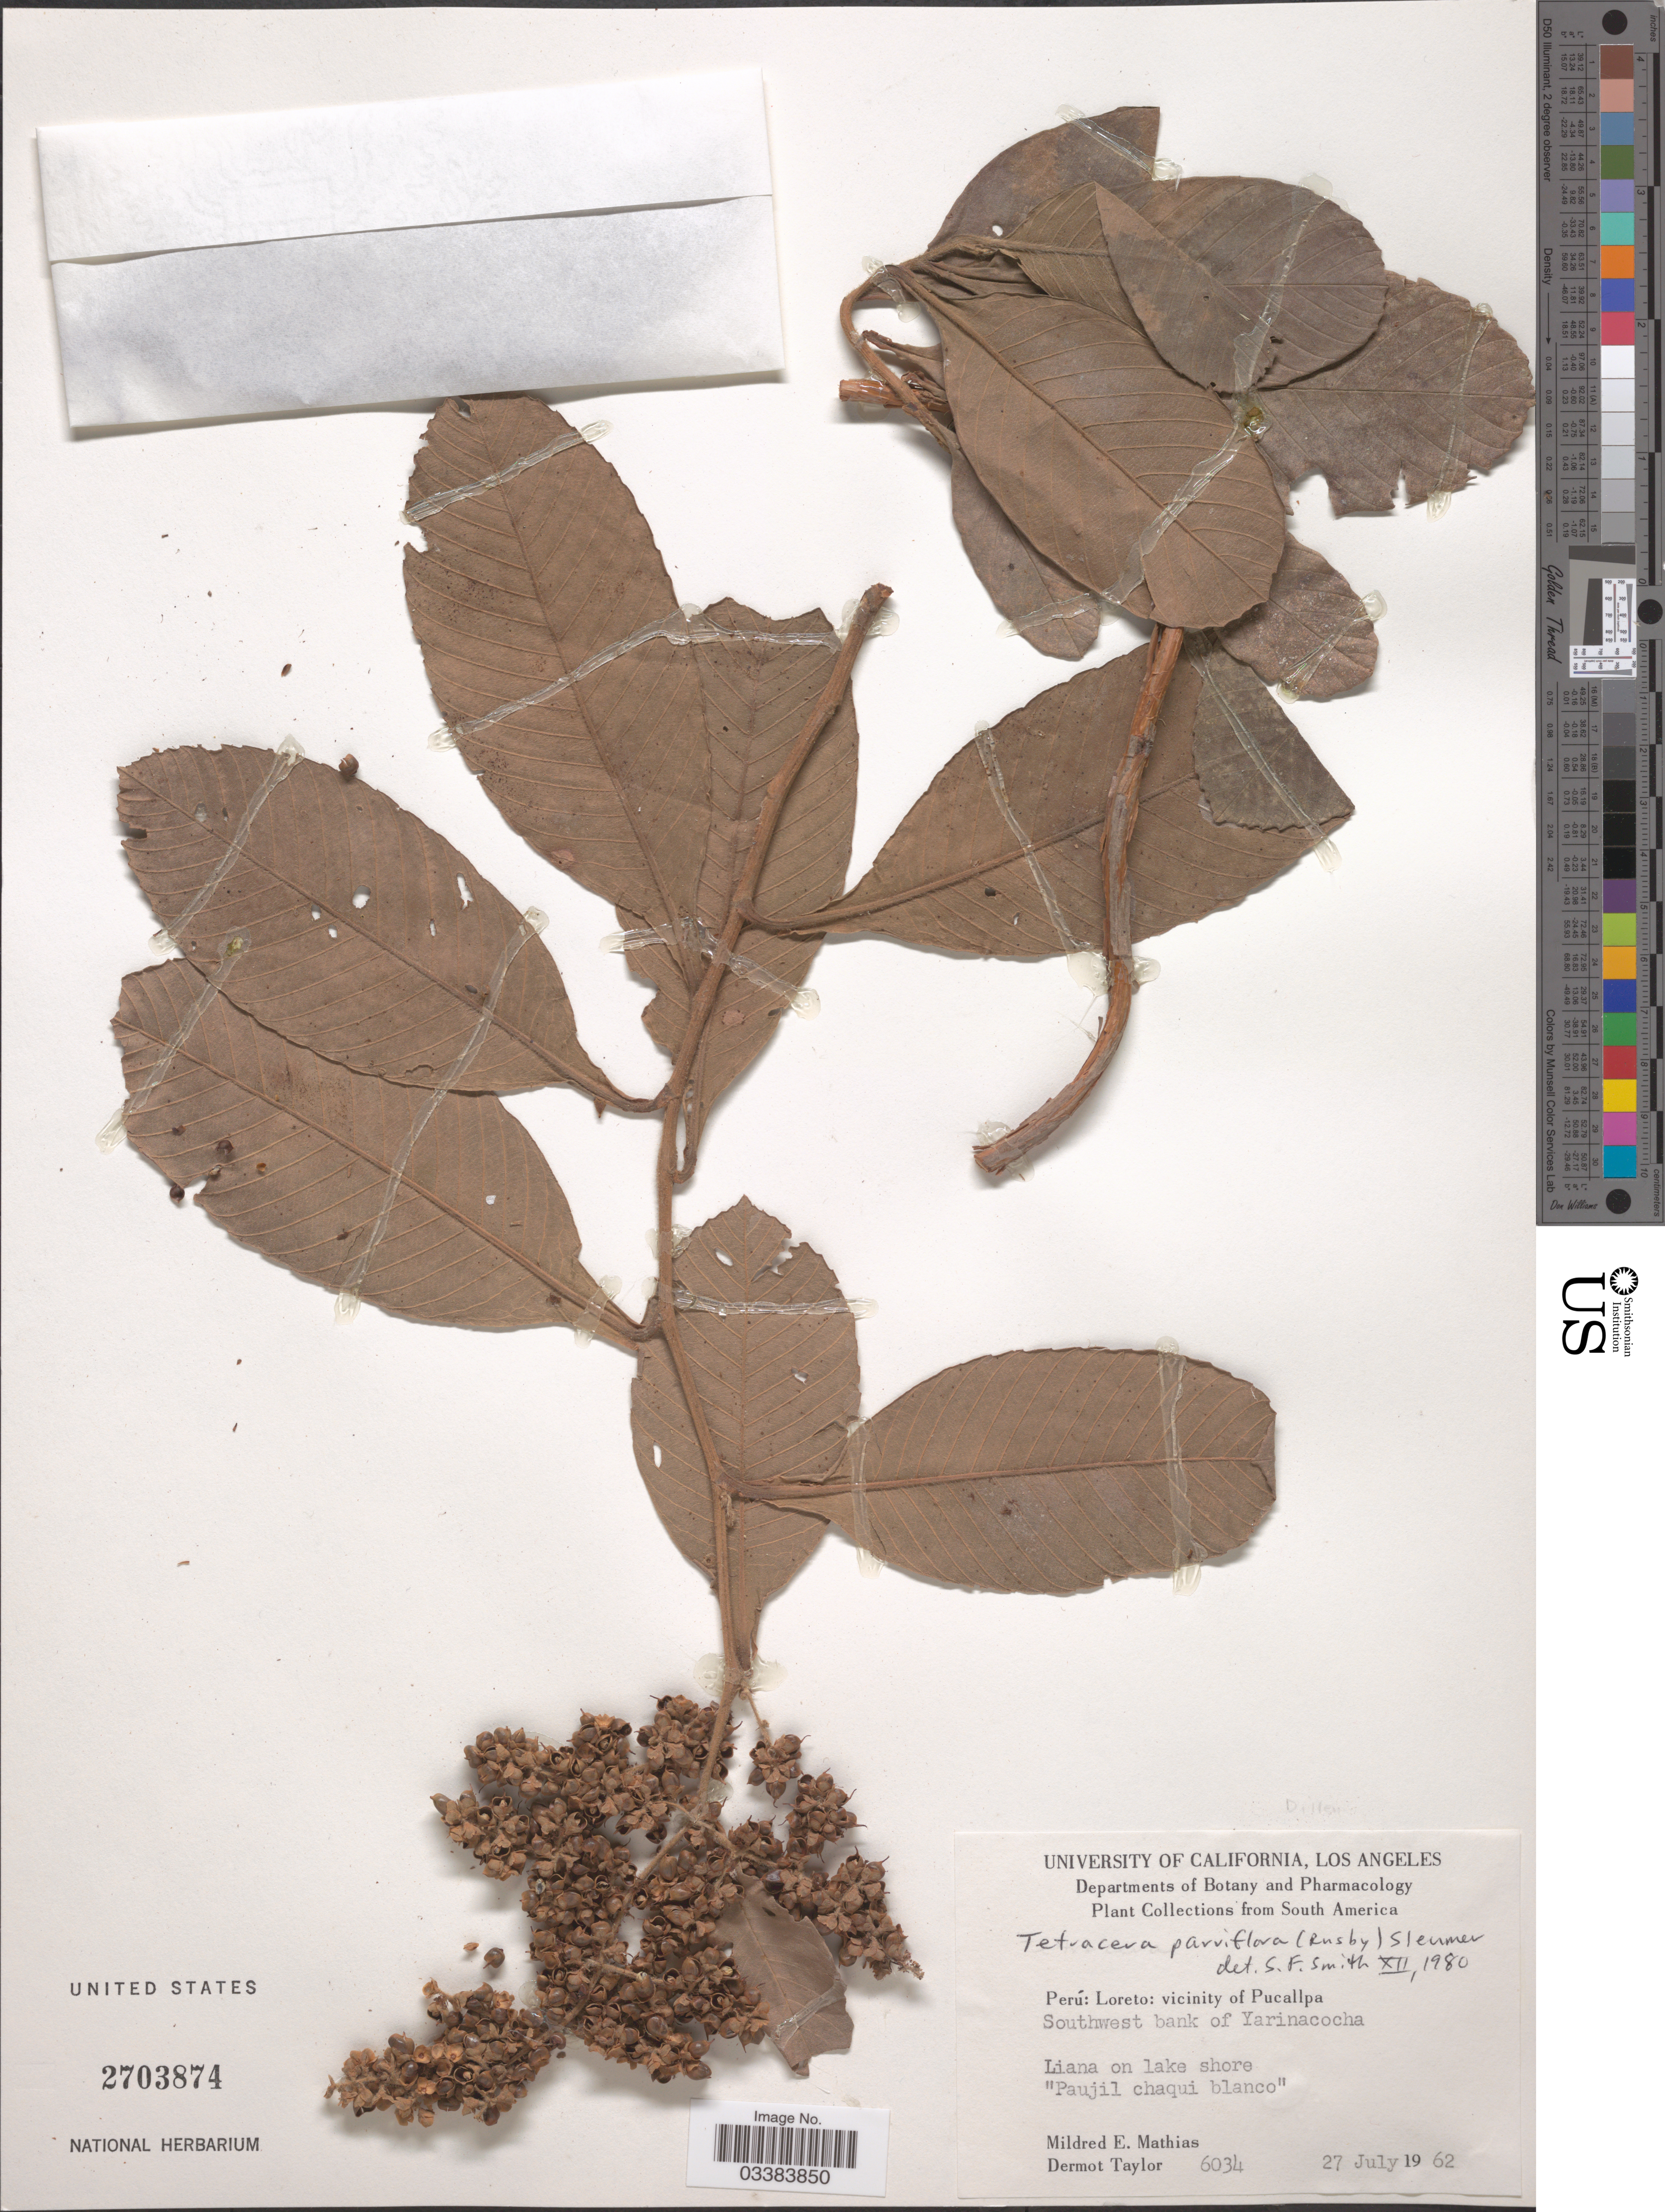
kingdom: Plantae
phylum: Tracheophyta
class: Magnoliopsida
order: Dilleniales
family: Dilleniaceae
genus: Tetracera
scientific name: Tetracera parviflora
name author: (Rusby) Sleumer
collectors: M. E. Mathias & D. Taylor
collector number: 6034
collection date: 1962-07-27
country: Peru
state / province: Loreto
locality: Vicinity of Pucallpa. Southwest bank of Yarinacocha.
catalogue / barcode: US 2703874